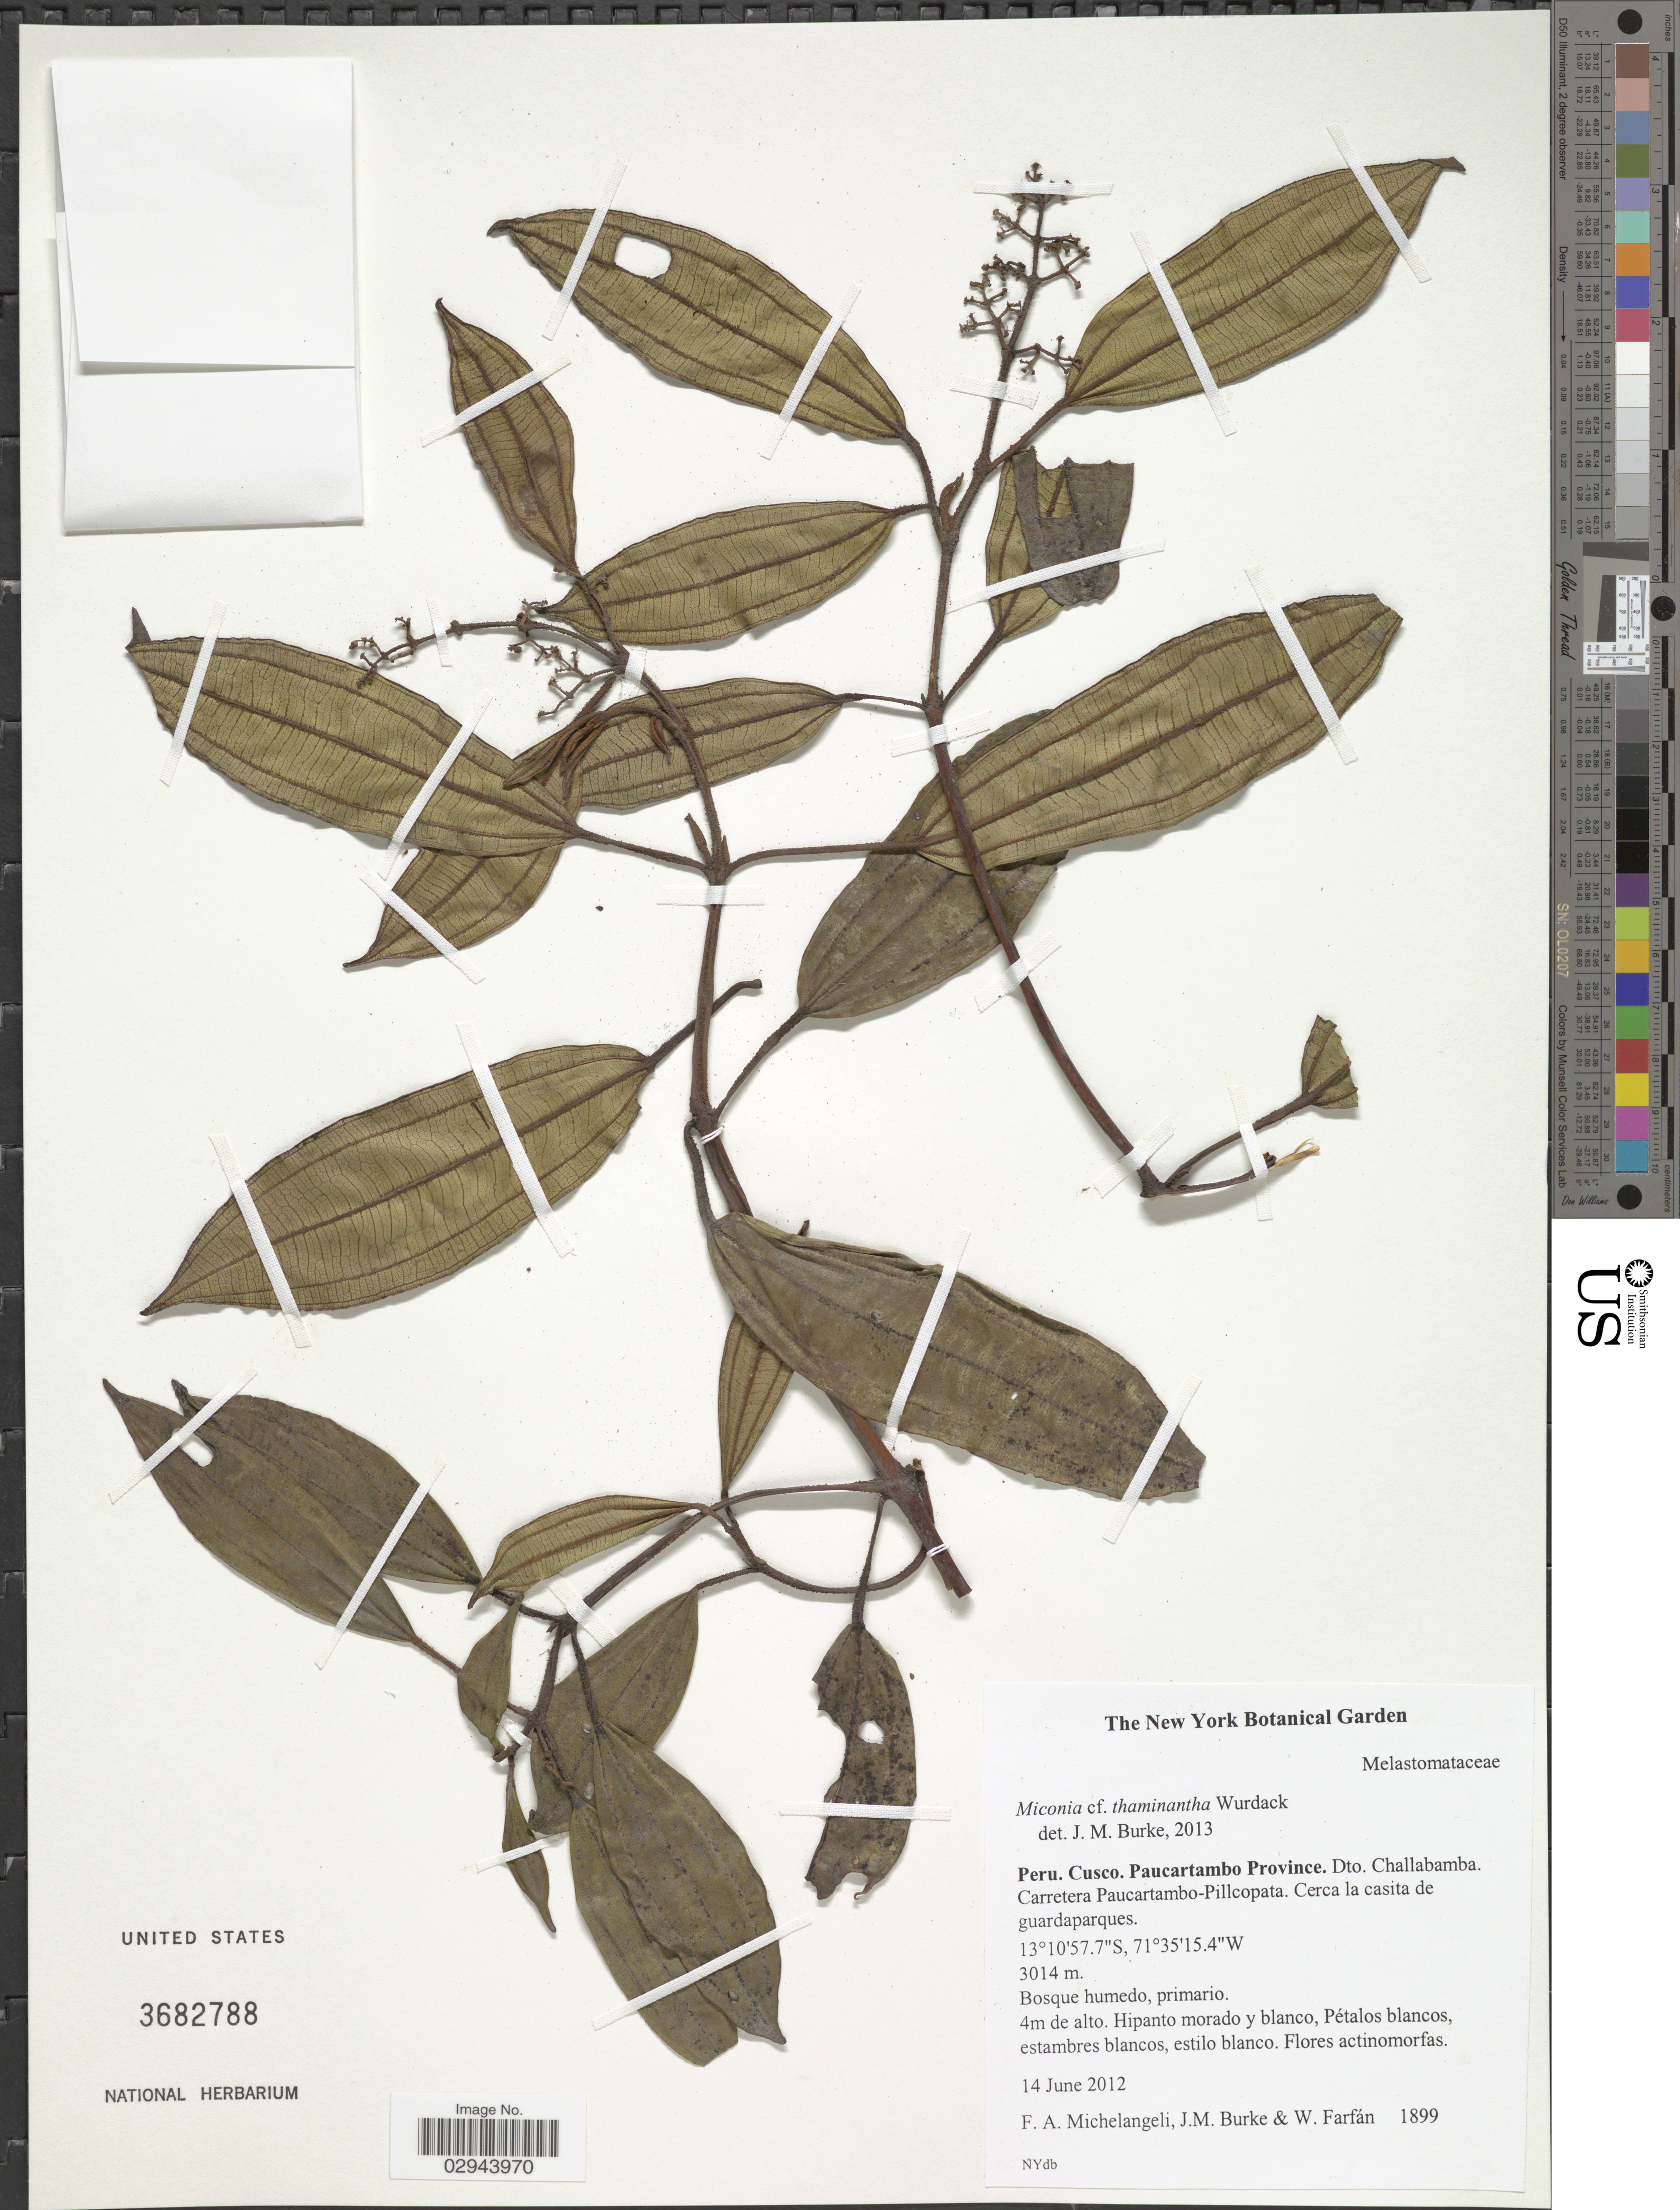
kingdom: Plantae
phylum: Tracheophyta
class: Magnoliopsida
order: Myrtales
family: Melastomataceae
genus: Miconia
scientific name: Miconia thaminantha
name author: Wurdack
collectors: F. A. Michelangeli, Jac. M. Burke & W. Farfán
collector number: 1899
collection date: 2012-06-14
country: Peru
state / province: Cusco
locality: Paucartambo Province, Dto. Challabamba, Carretera Paucartambo-Pillcopata, Cerca la casita de guardaparques.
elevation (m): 3014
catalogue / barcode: US 3682788